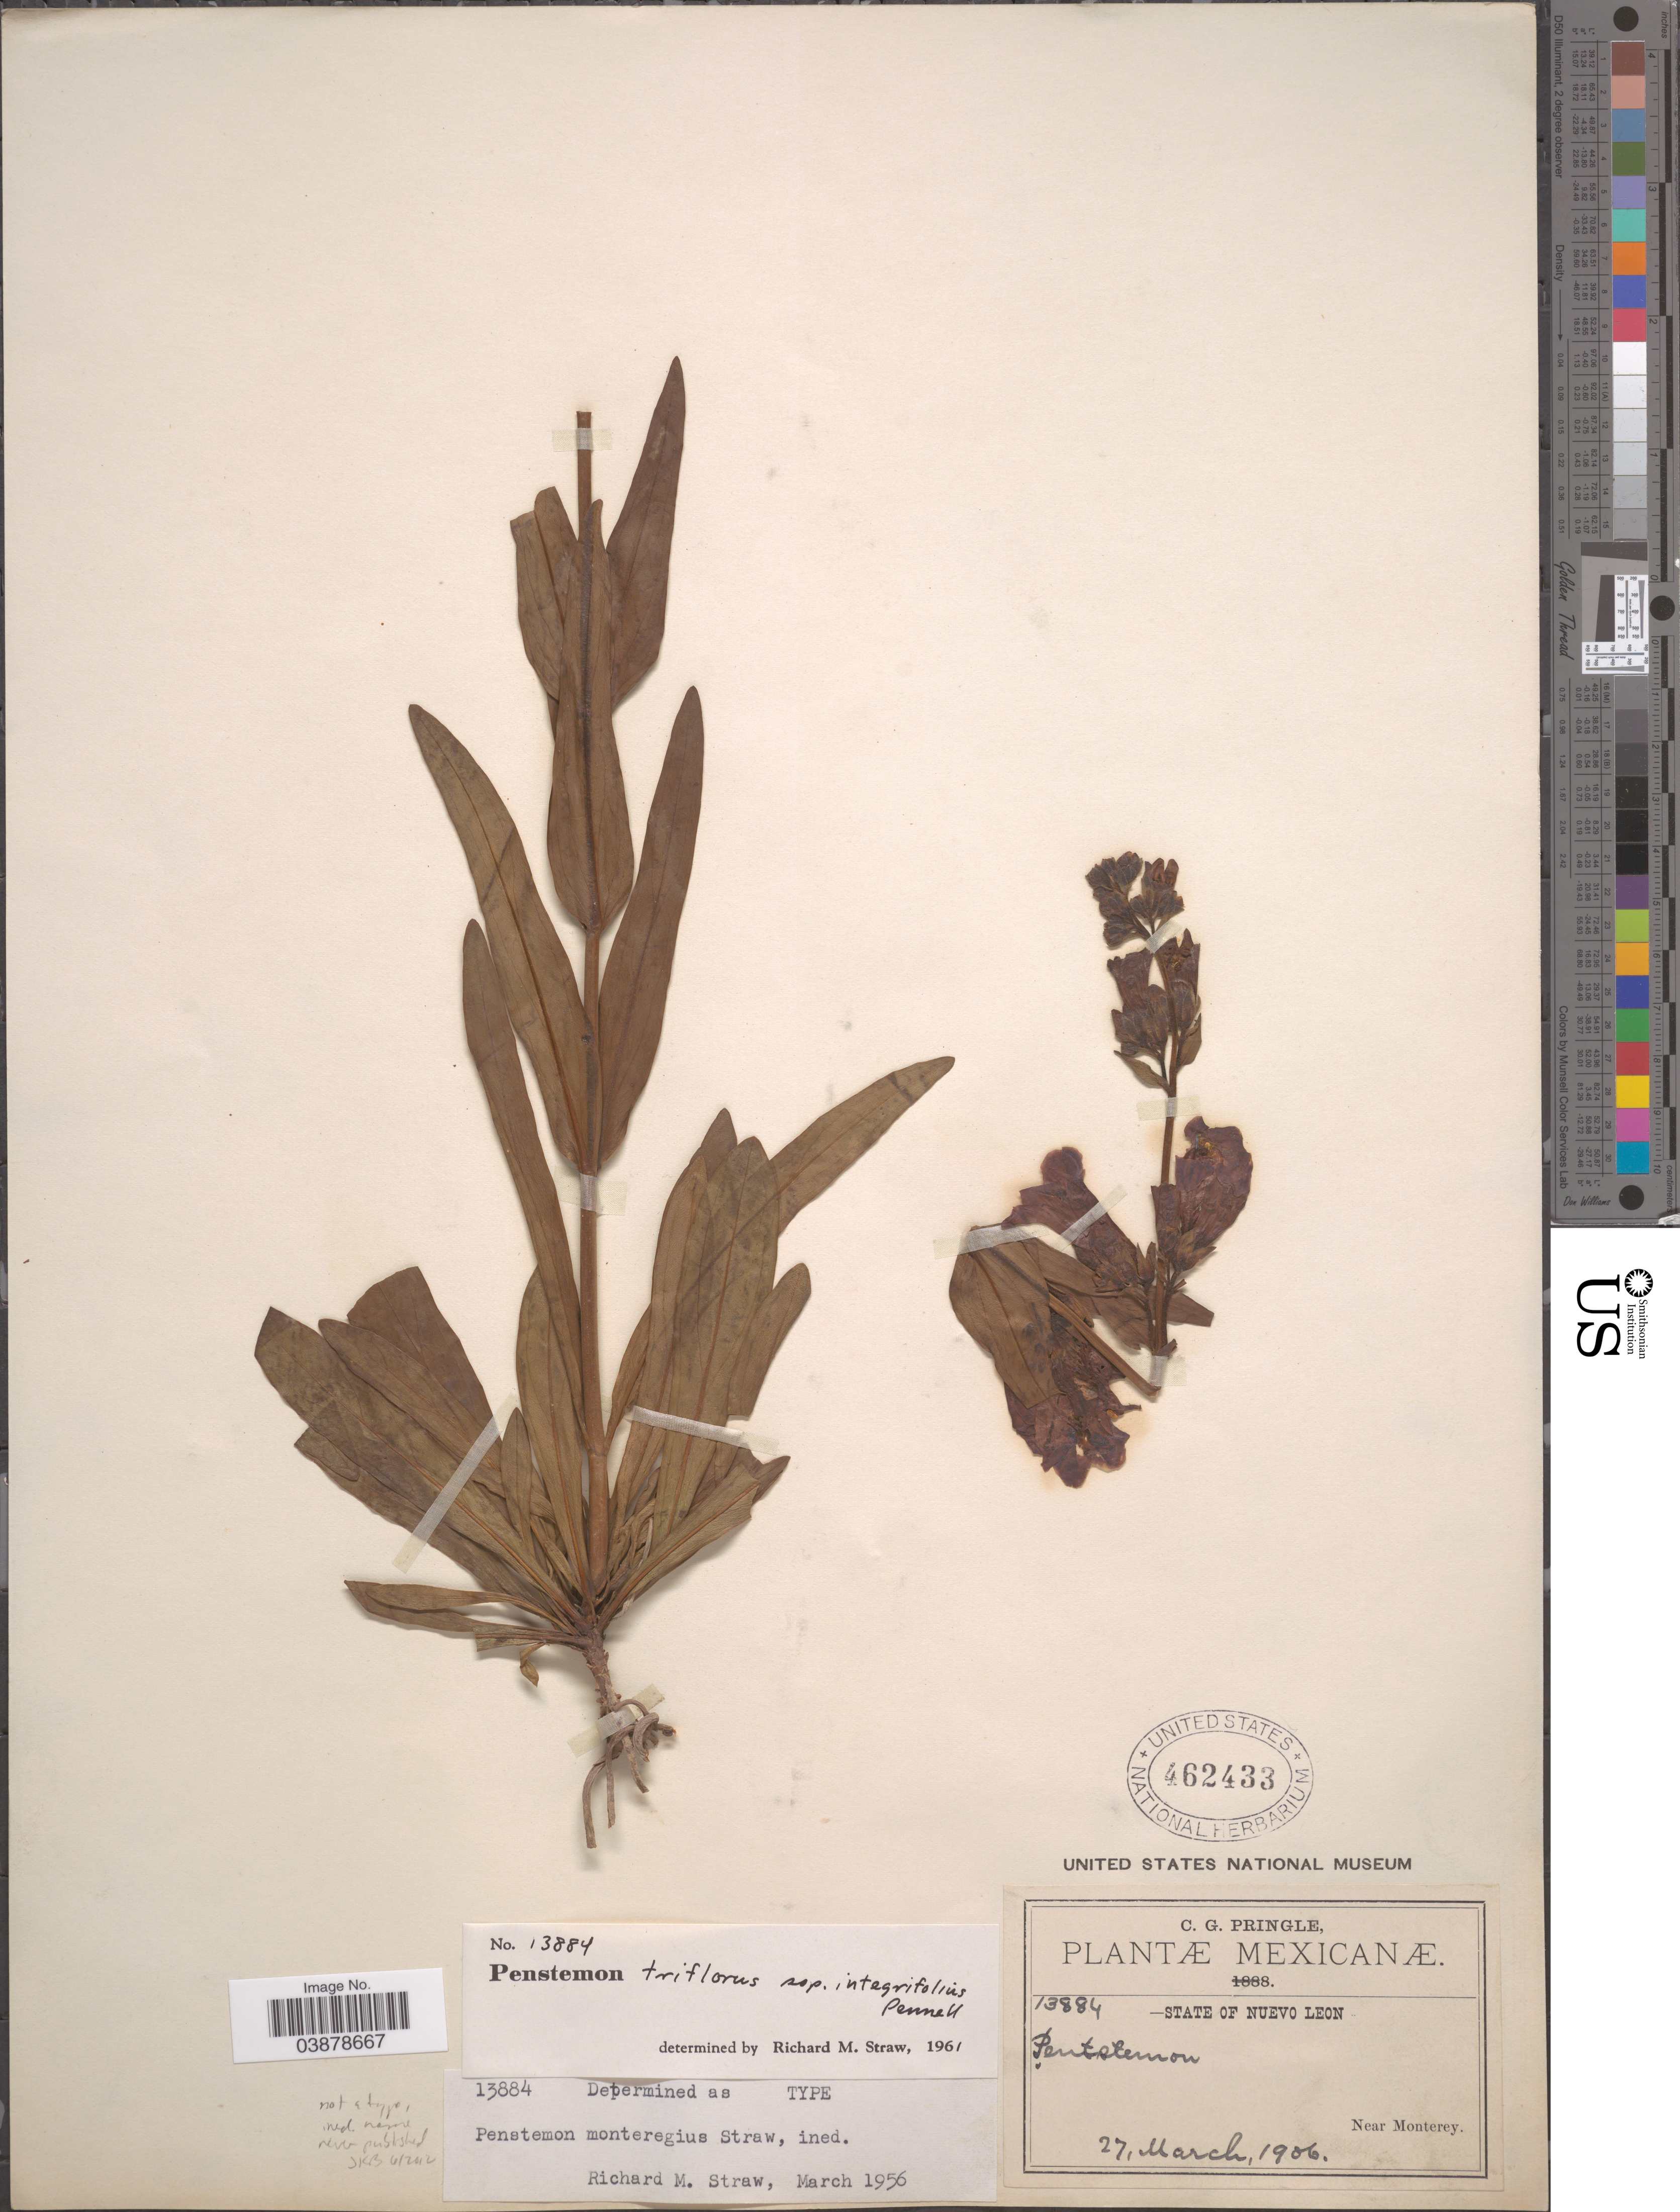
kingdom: Plantae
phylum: Tracheophyta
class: Magnoliopsida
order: Lamiales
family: Plantaginaceae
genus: Penstemon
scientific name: Penstemon triflorus subsp. integrifolius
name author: Pennell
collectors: C. G. Pringle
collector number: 13884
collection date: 1906-03-27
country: Mexico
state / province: Nuevo León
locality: Near Monterey.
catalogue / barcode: US 462433